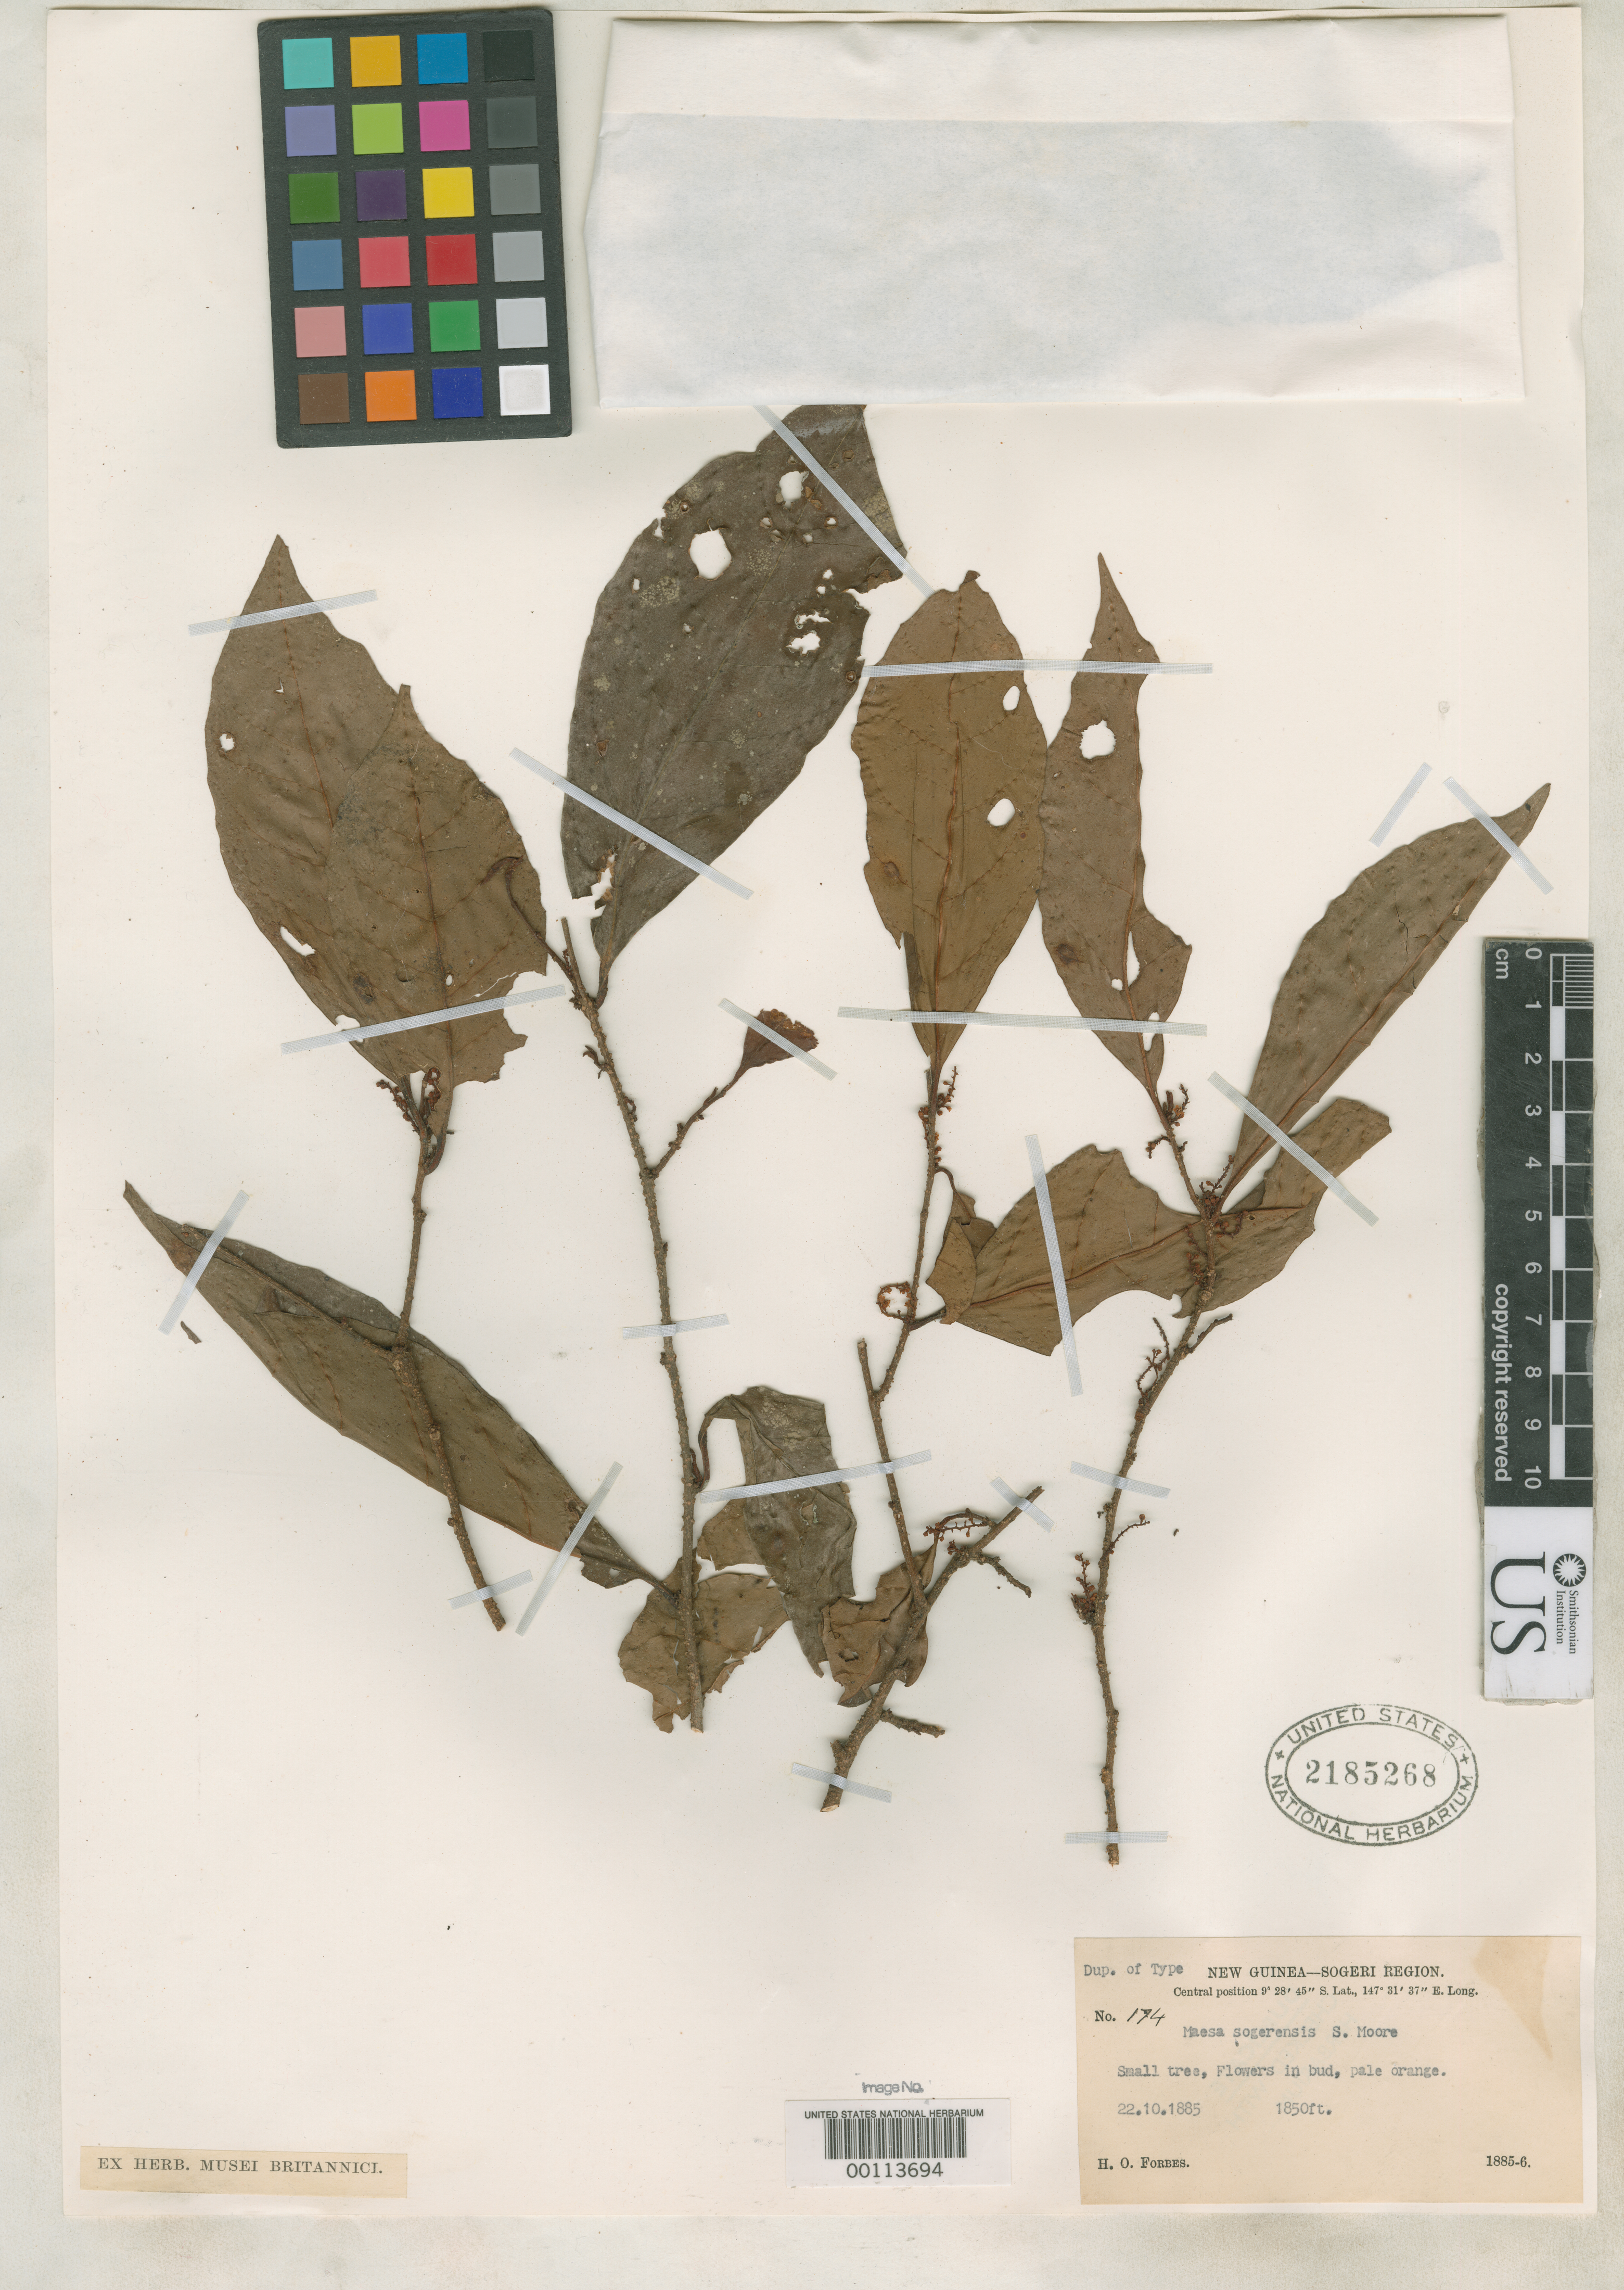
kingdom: Plantae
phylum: Tracheophyta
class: Magnoliopsida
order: Ericales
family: Primulaceae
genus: Maesa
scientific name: Maesa sogerensis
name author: S. Moore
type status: Isotype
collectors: H. O. Forbes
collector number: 174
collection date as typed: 22 Oct 1885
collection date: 1885-10-22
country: Papua New Guinea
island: New Guinea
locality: Sogeri region.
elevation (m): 564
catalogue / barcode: US 2185268